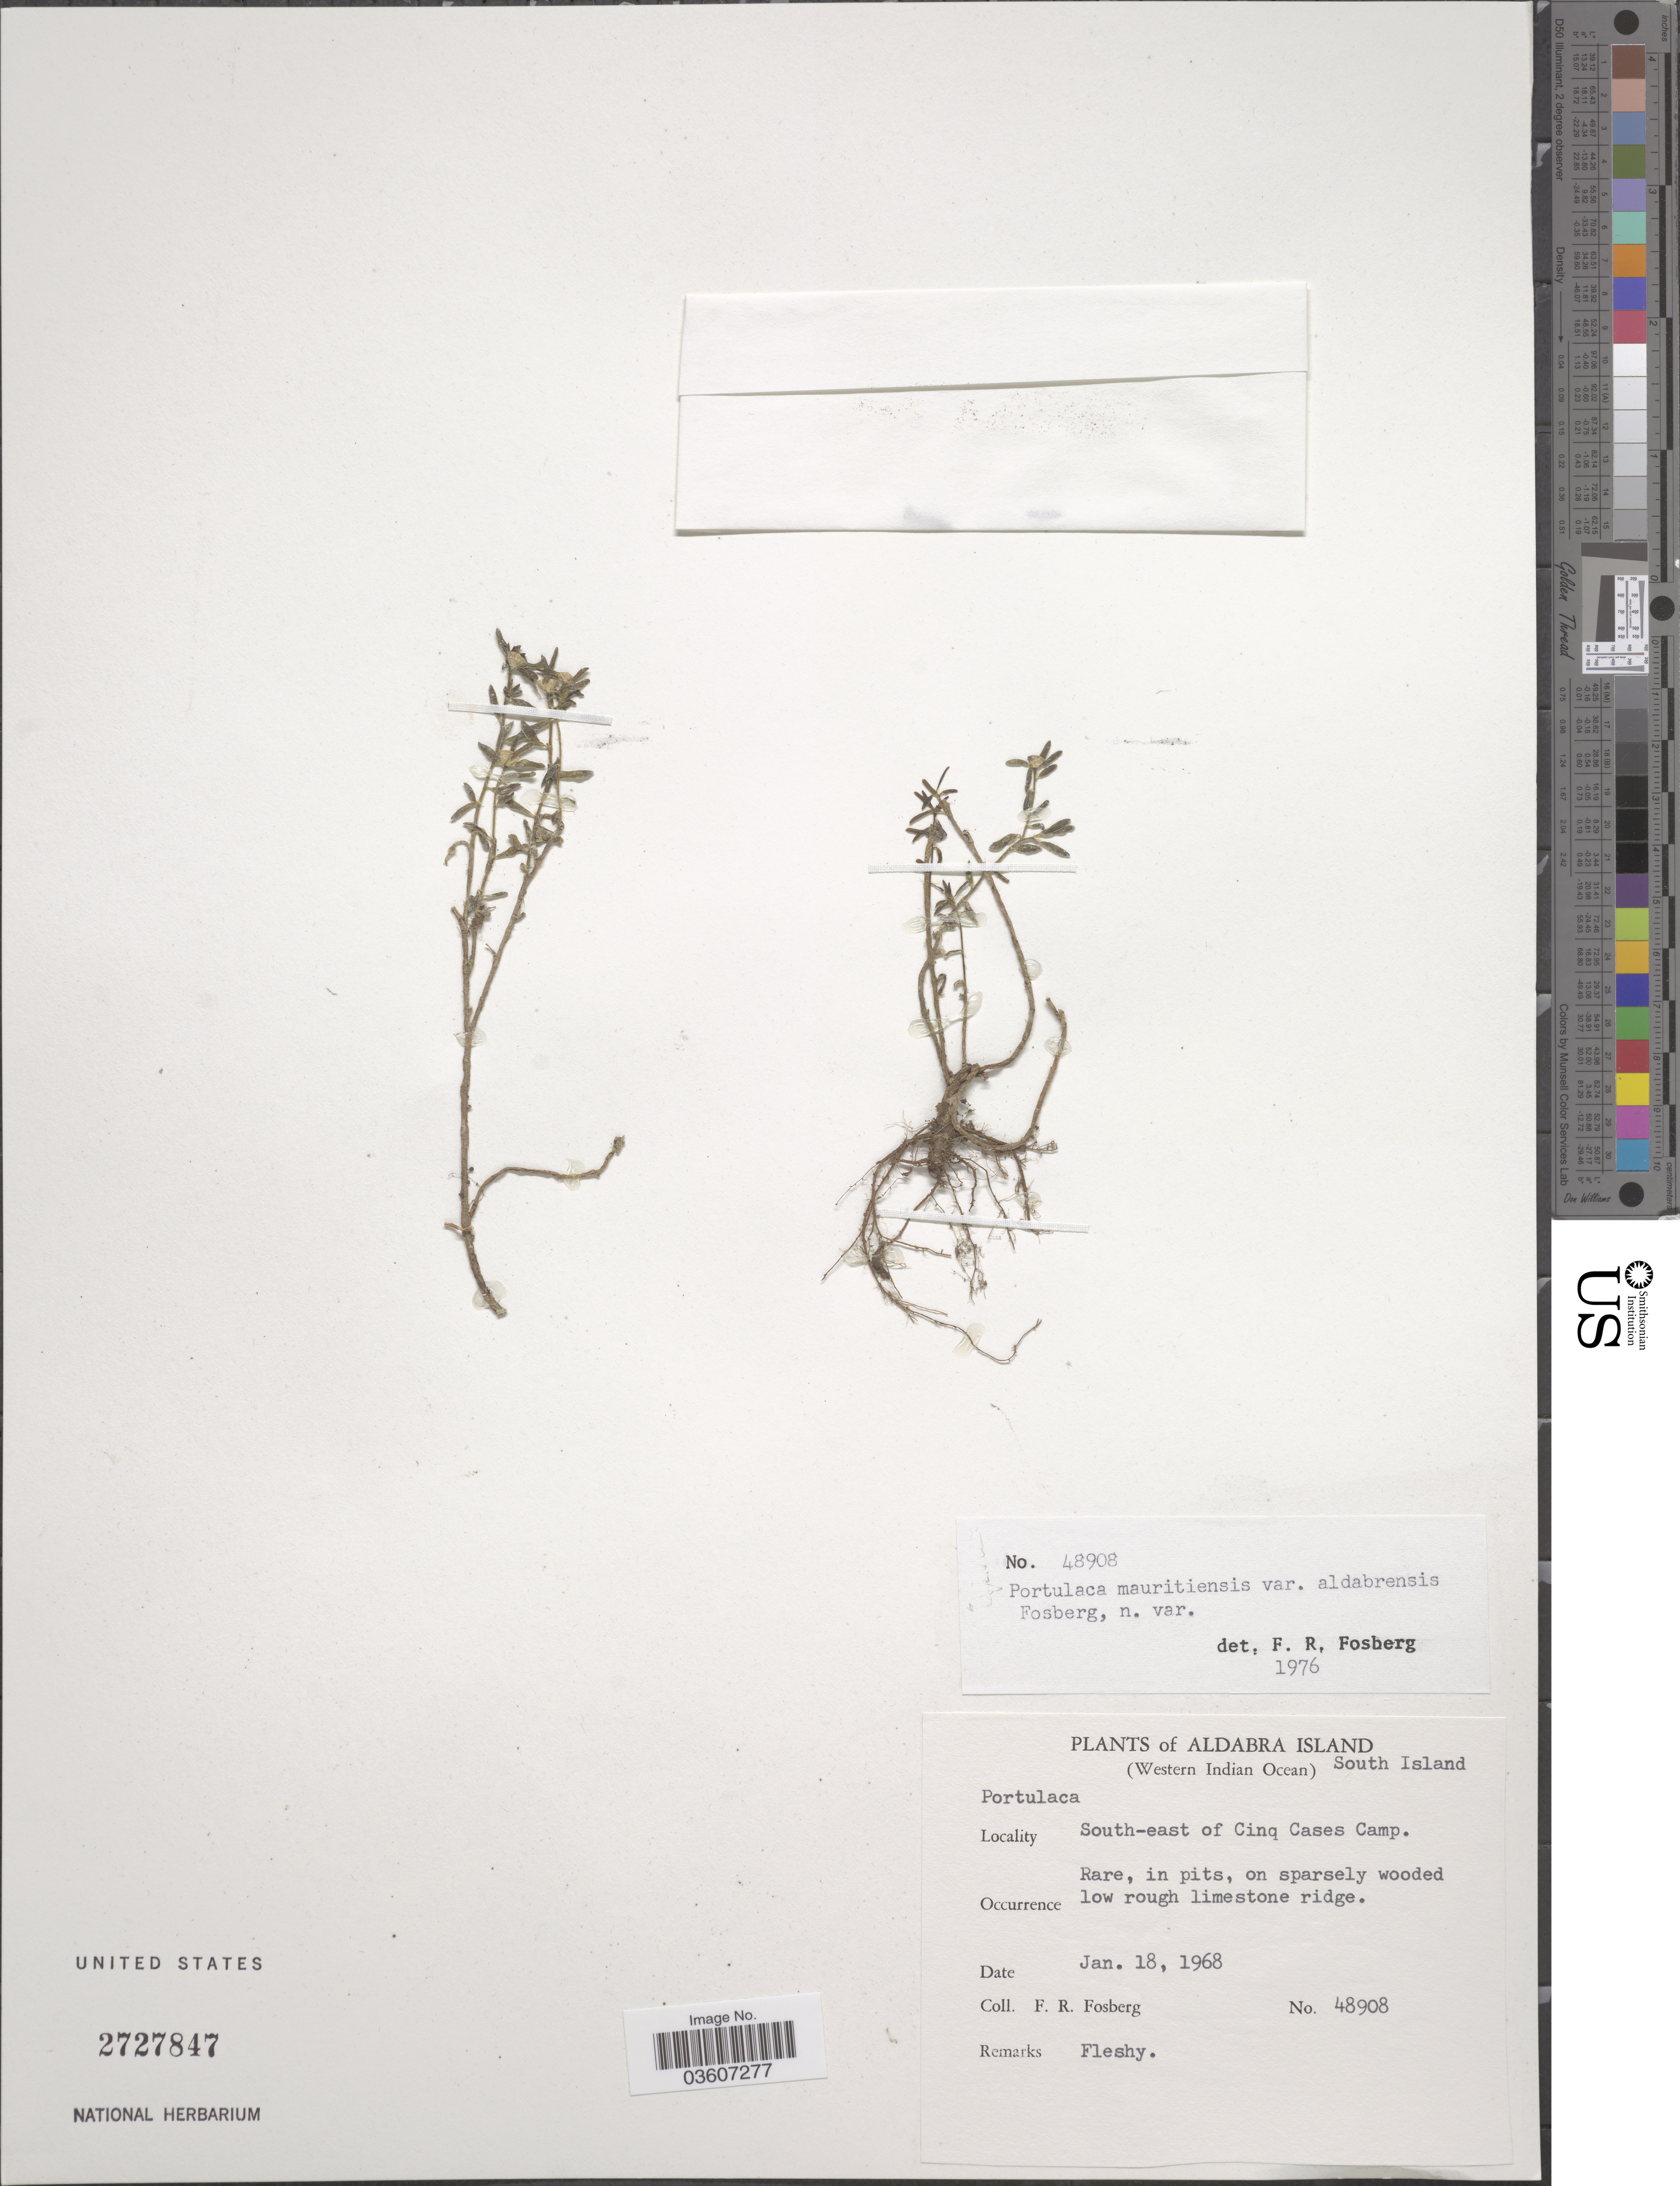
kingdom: Plantae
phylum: Tracheophyta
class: Magnoliopsida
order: Caryophyllales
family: Portulacaceae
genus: Portulaca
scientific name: Portulaca mauritiensis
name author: Poelln.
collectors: F. R. Fosberg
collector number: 48908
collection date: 1968-01-18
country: Seychelles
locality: Aldabra Island (Western Indian Ocean) South Island. South-east of Cinq Cases Camp.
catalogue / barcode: US 2727847